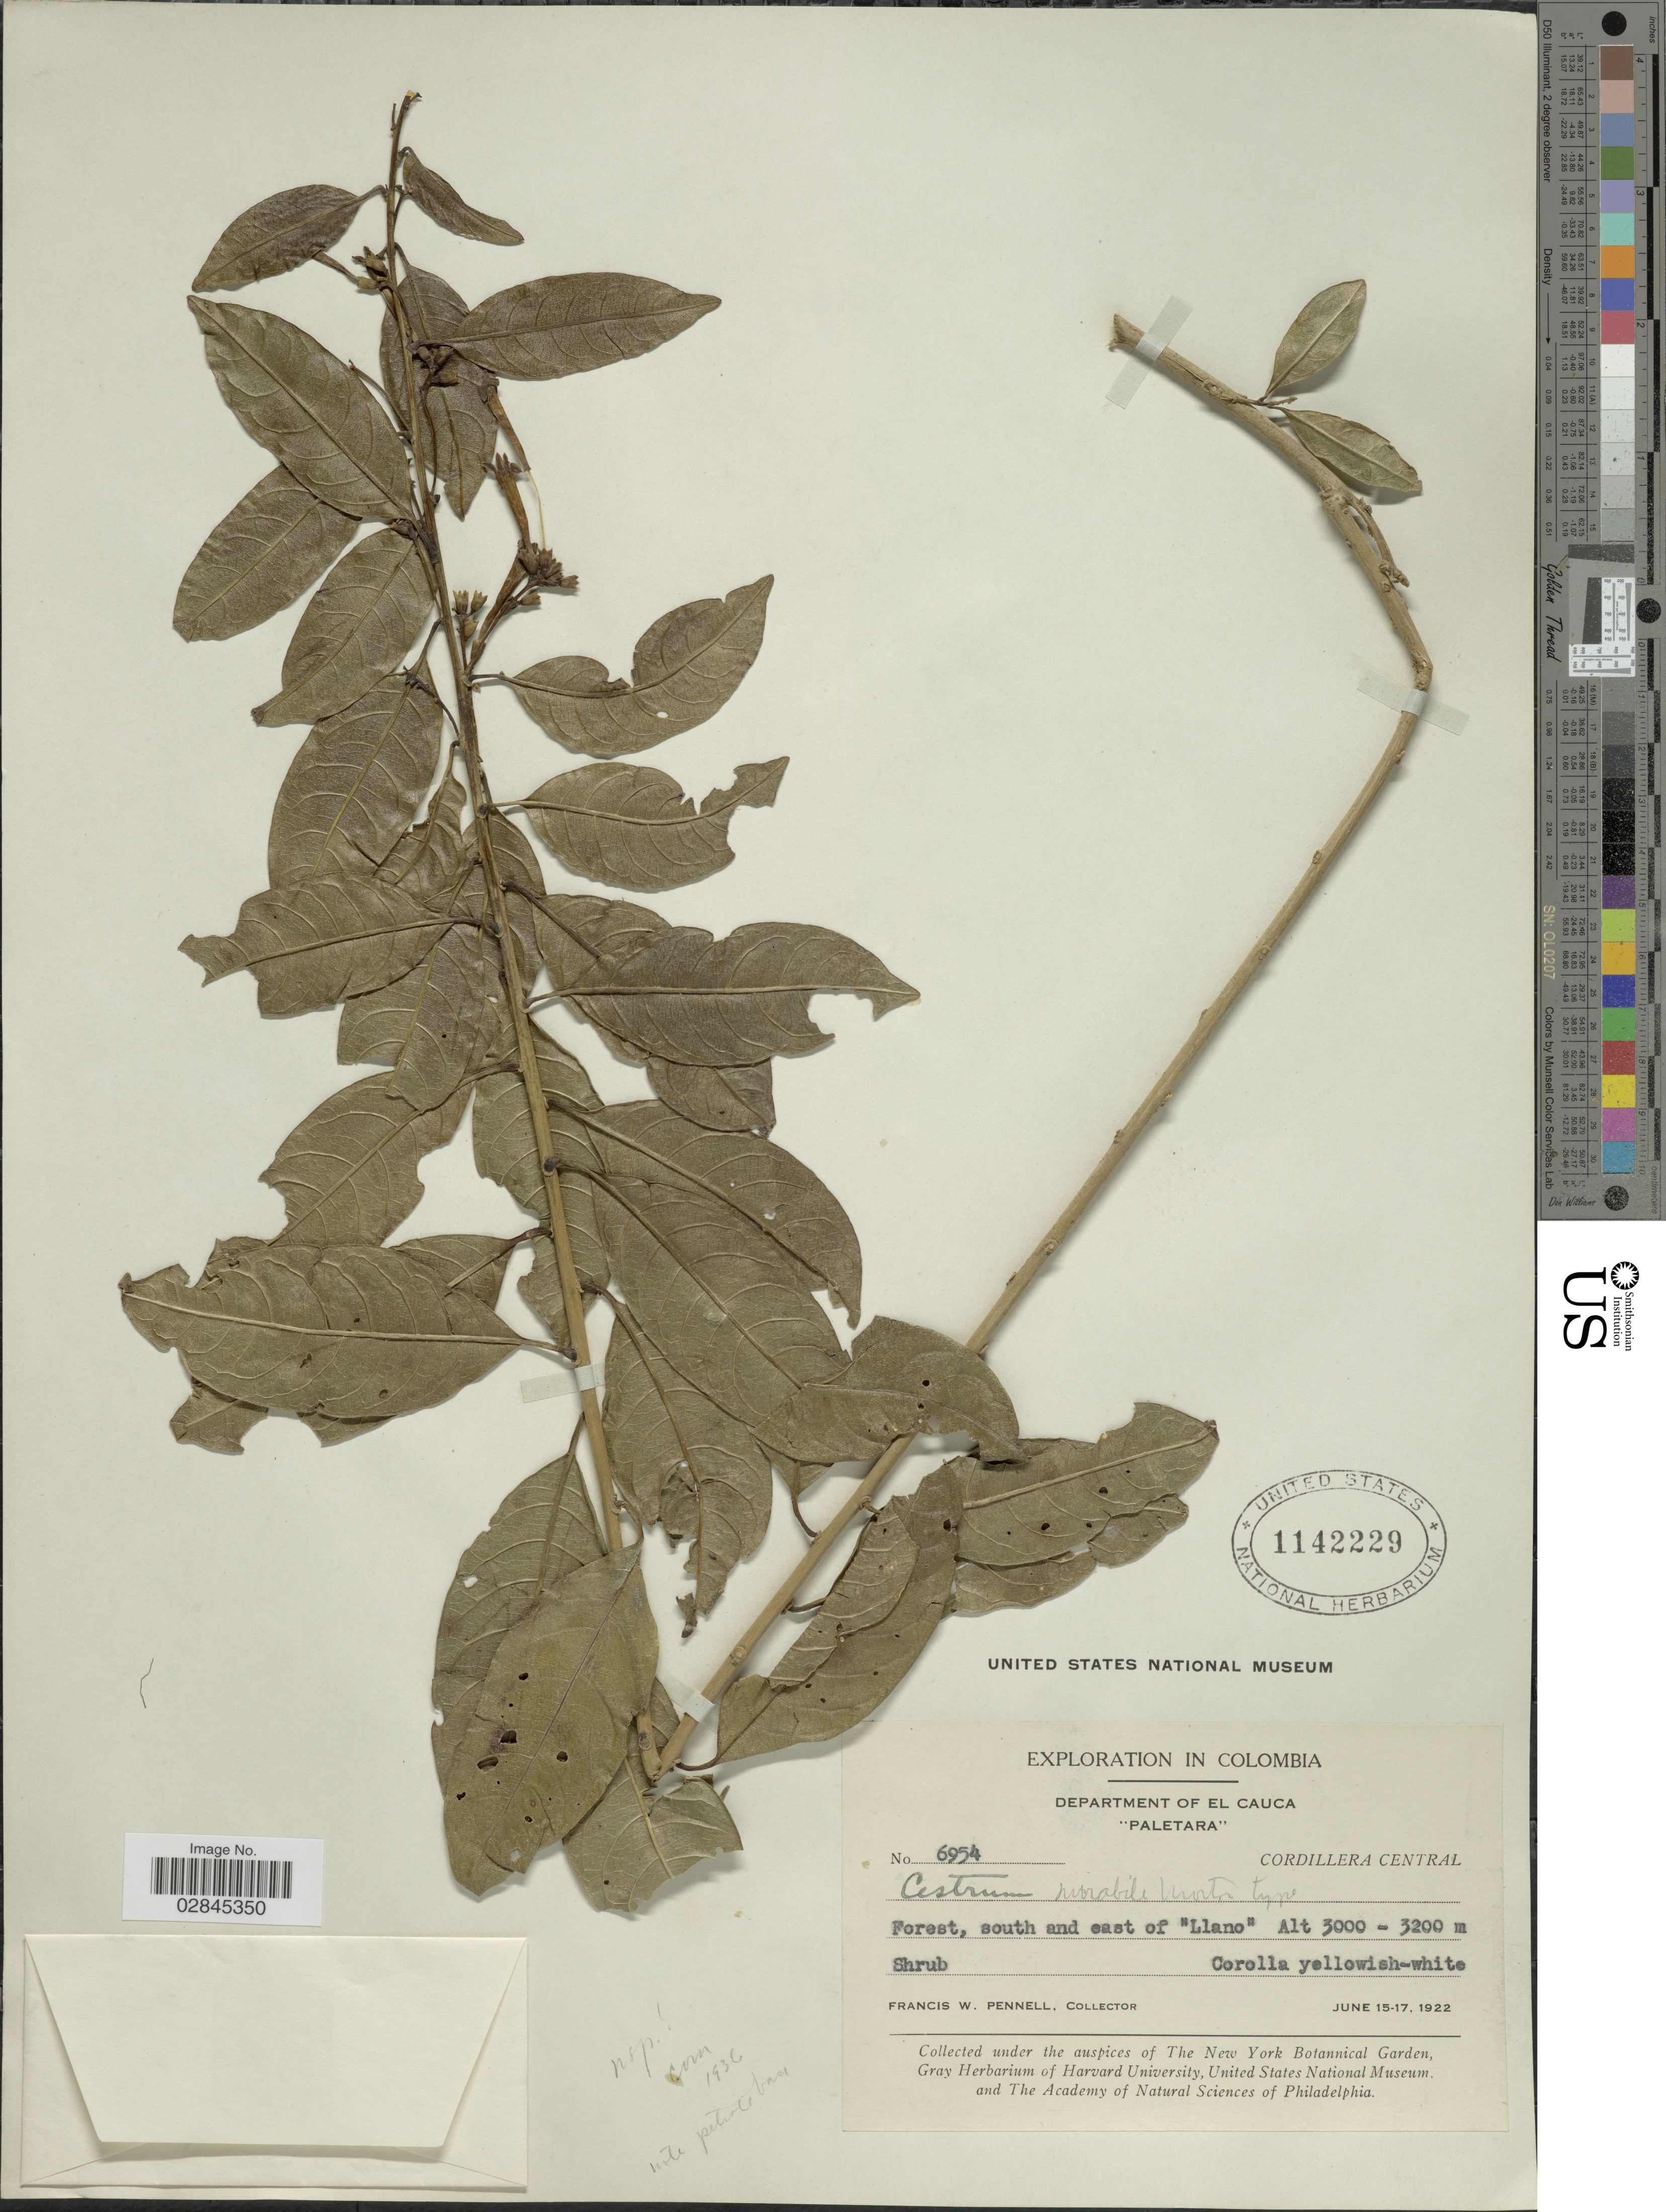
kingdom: Plantae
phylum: Tracheophyta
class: Magnoliopsida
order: Solanales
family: Solanaceae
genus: Cestrum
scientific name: Cestrum sp.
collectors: F. W. Pennell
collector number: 6954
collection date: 1922-06-15/1922-06-17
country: Colombia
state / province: Cauca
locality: Department of El Cauca. "Paletara". Cordillera Central. Forest, south and east of "Llano".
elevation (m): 3000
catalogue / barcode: US 1142229